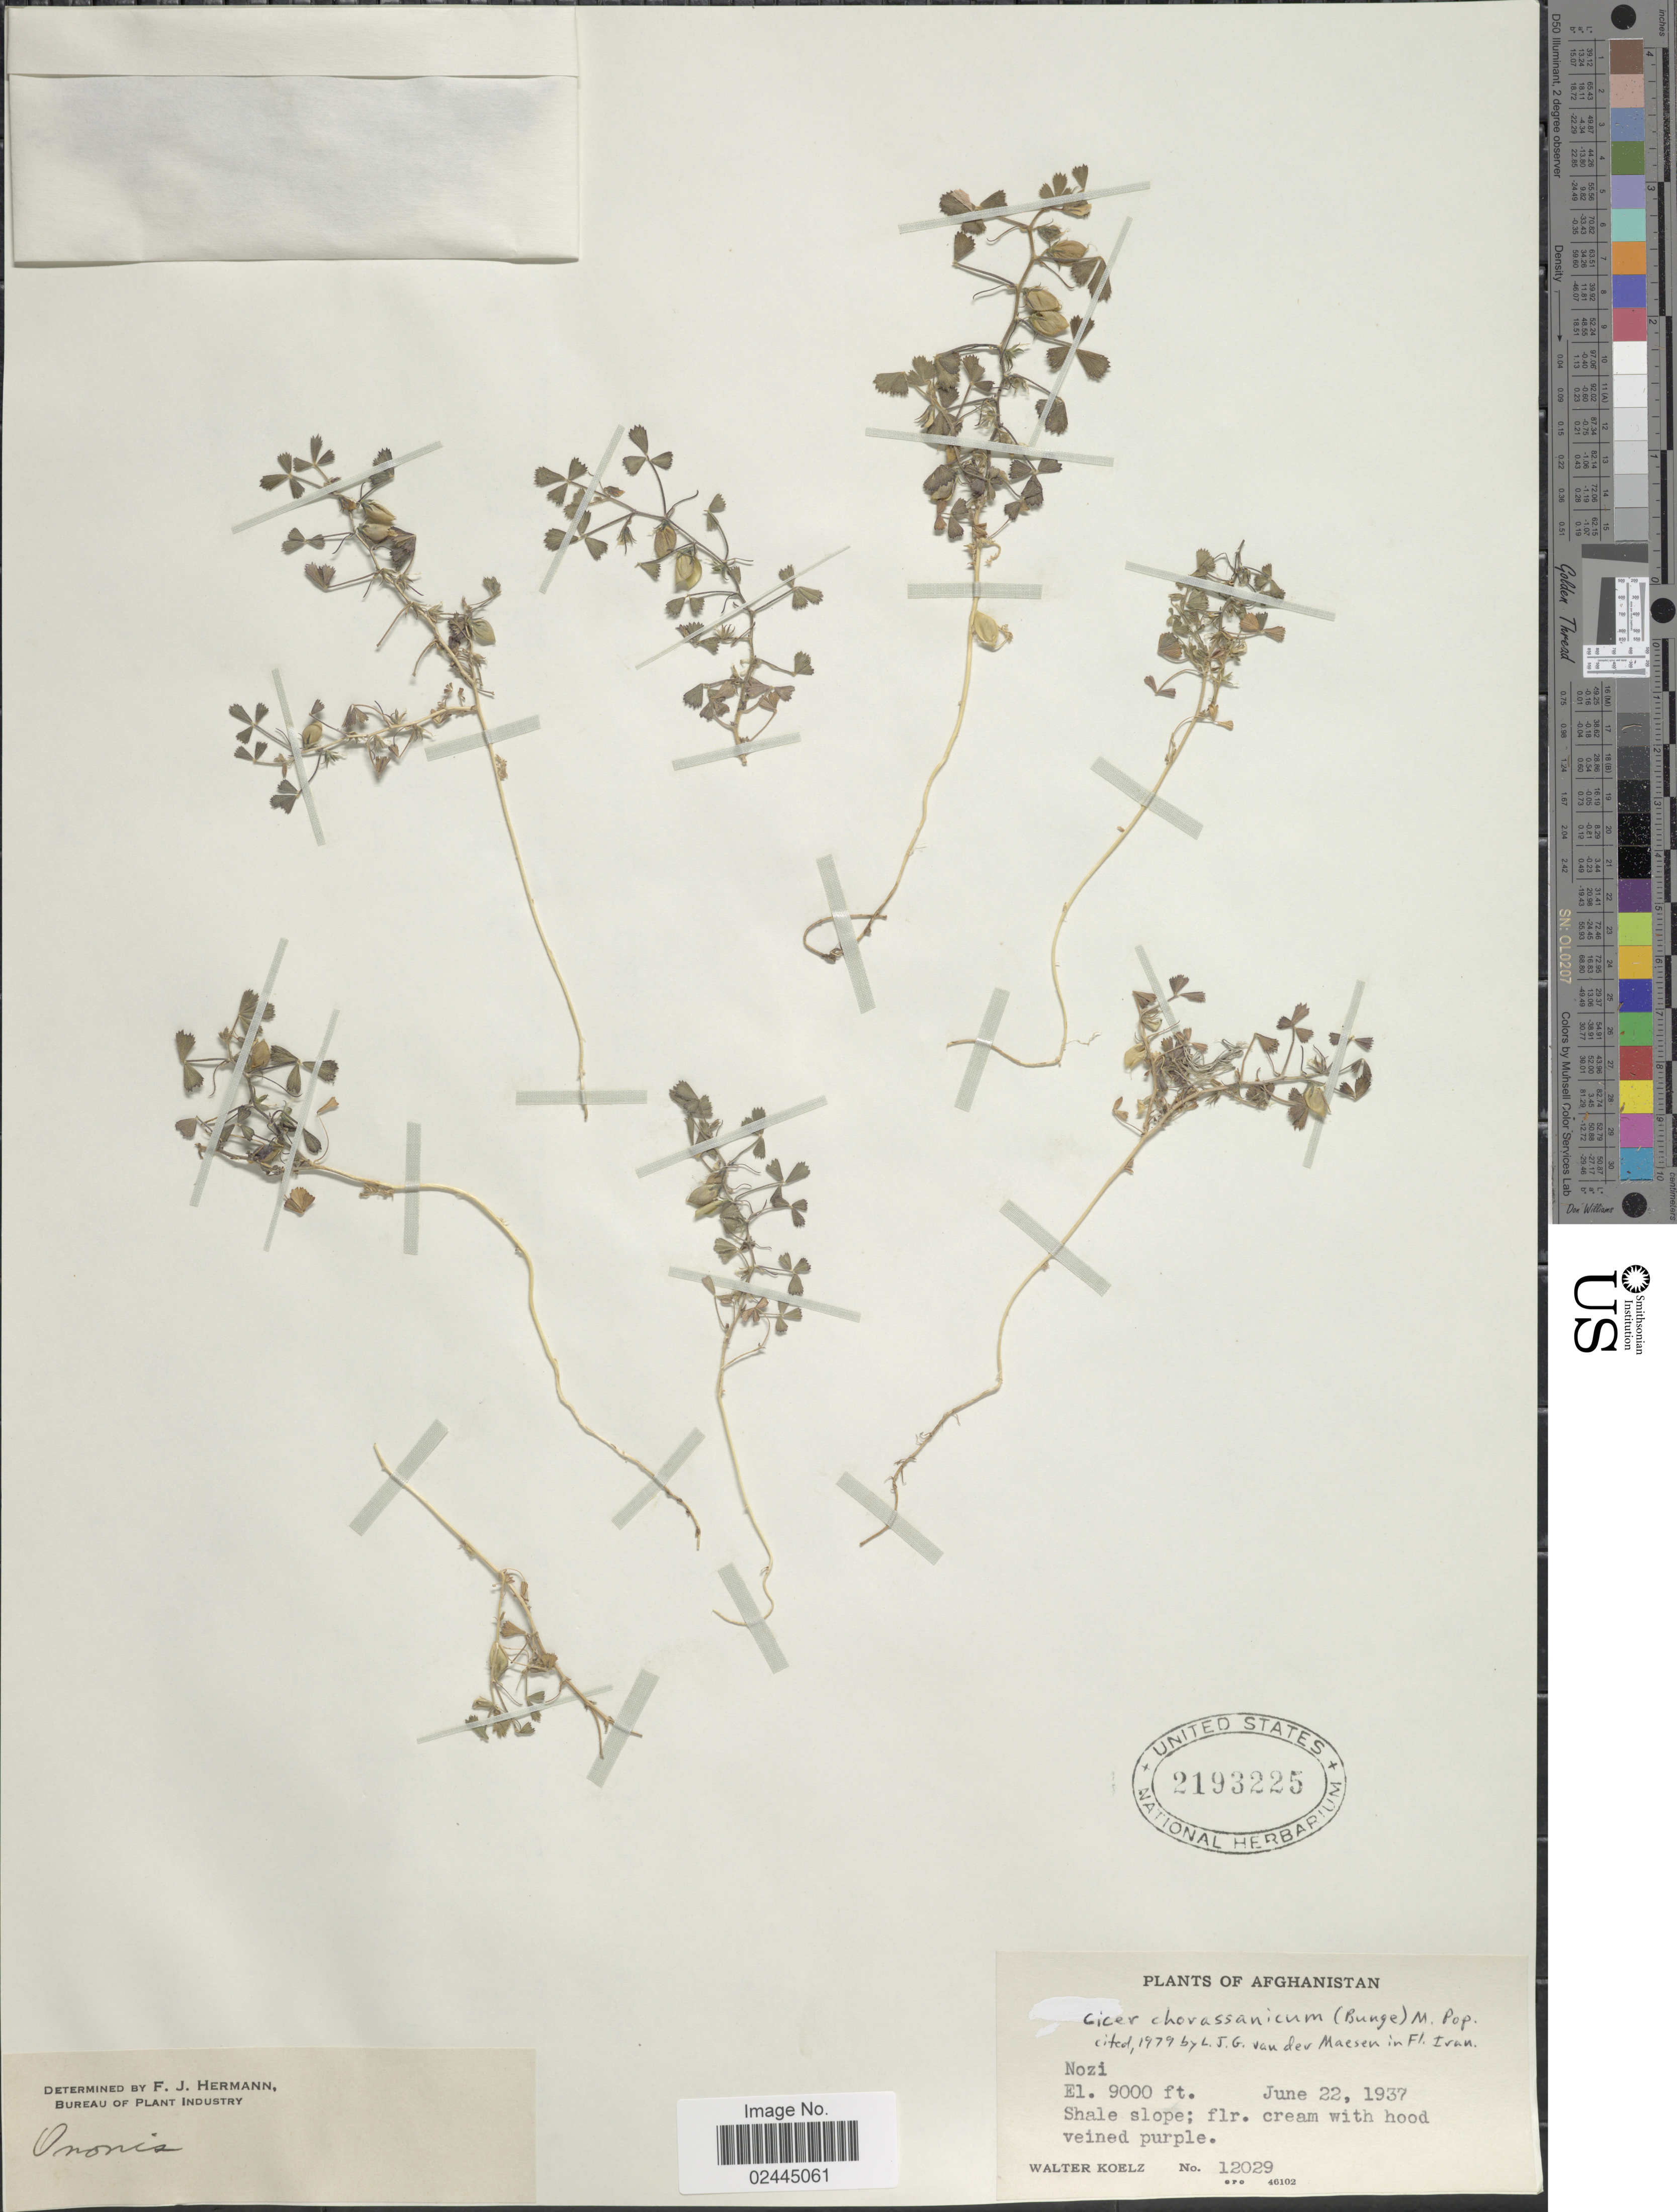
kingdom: Plantae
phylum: Tracheophyta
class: Magnoliopsida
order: Fabales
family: Fabaceae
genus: Cicer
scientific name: Cicer chorassanicum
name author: (De Bunge) Popov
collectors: W. N. Koelz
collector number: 12029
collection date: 1937-06-22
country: Afghanistan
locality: Shale Slope. Nozi.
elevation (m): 2743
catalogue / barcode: US 2193225